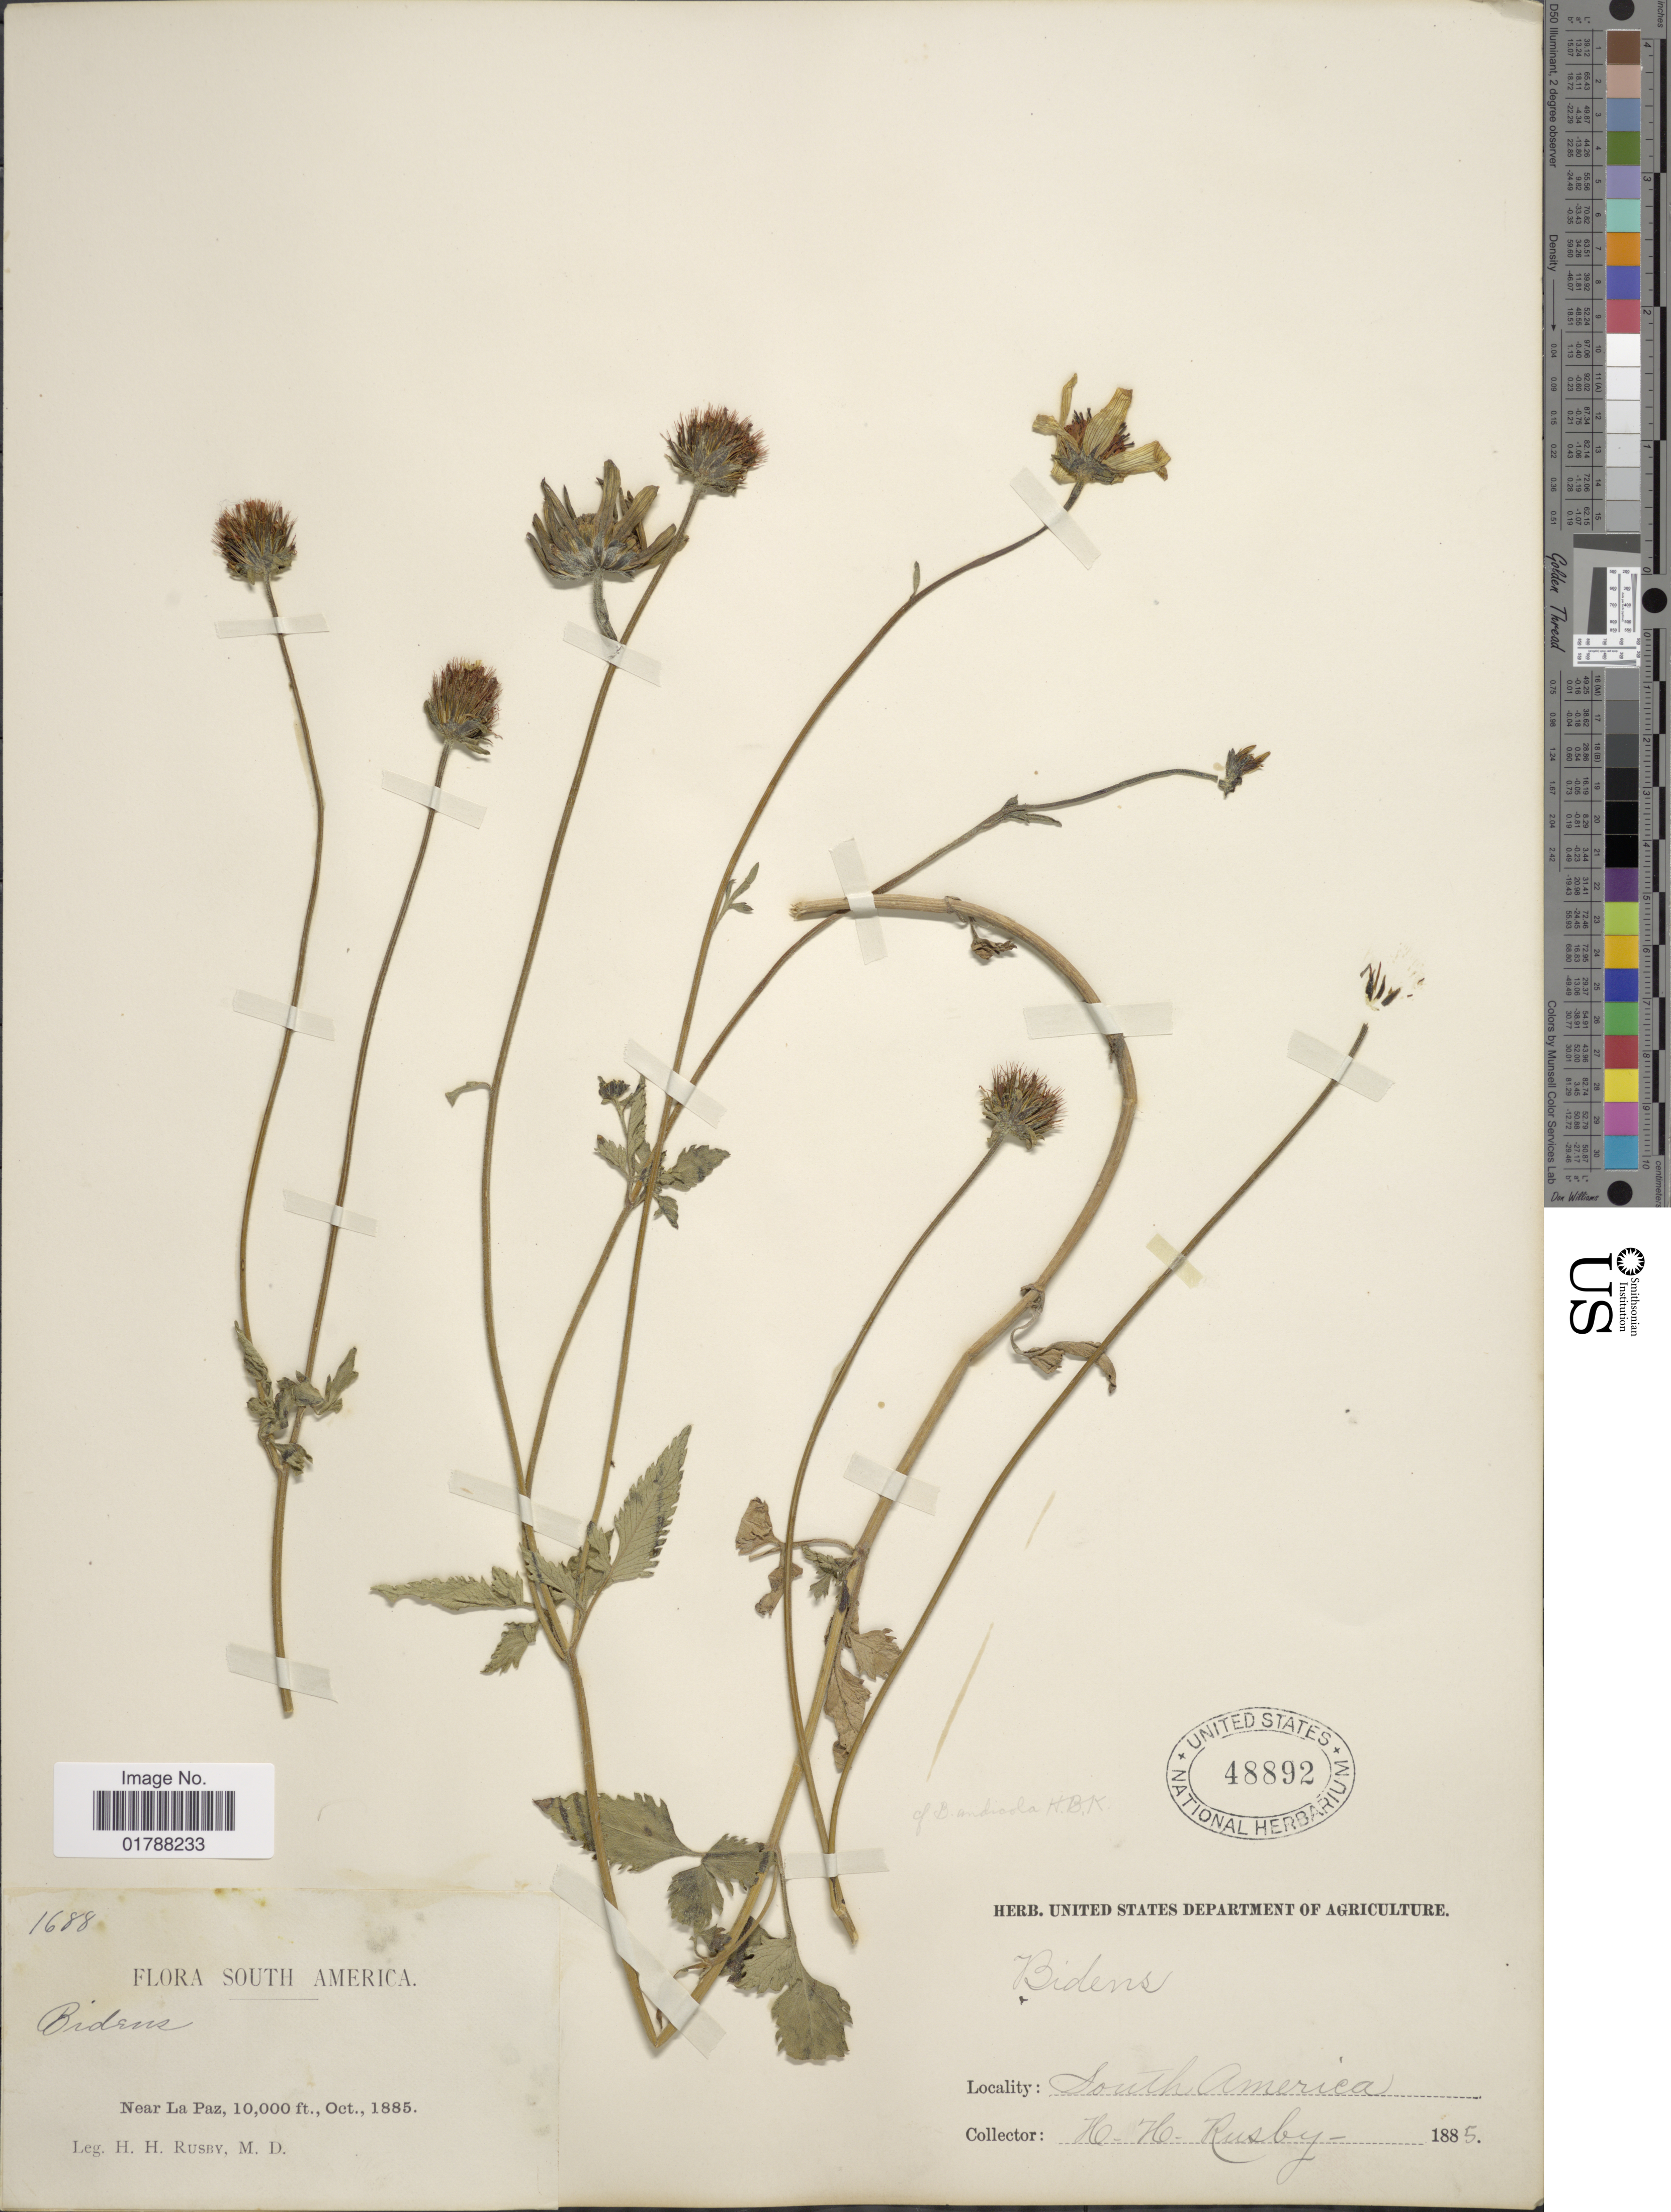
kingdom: Plantae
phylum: Tracheophyta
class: Magnoliopsida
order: Asterales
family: Asteraceae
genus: Bidens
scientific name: Bidens andicola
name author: Kunth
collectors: H. H. Rusby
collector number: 1688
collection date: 1885-10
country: Bolivia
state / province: La Paz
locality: Near La Paz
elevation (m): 3048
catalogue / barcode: US 48892